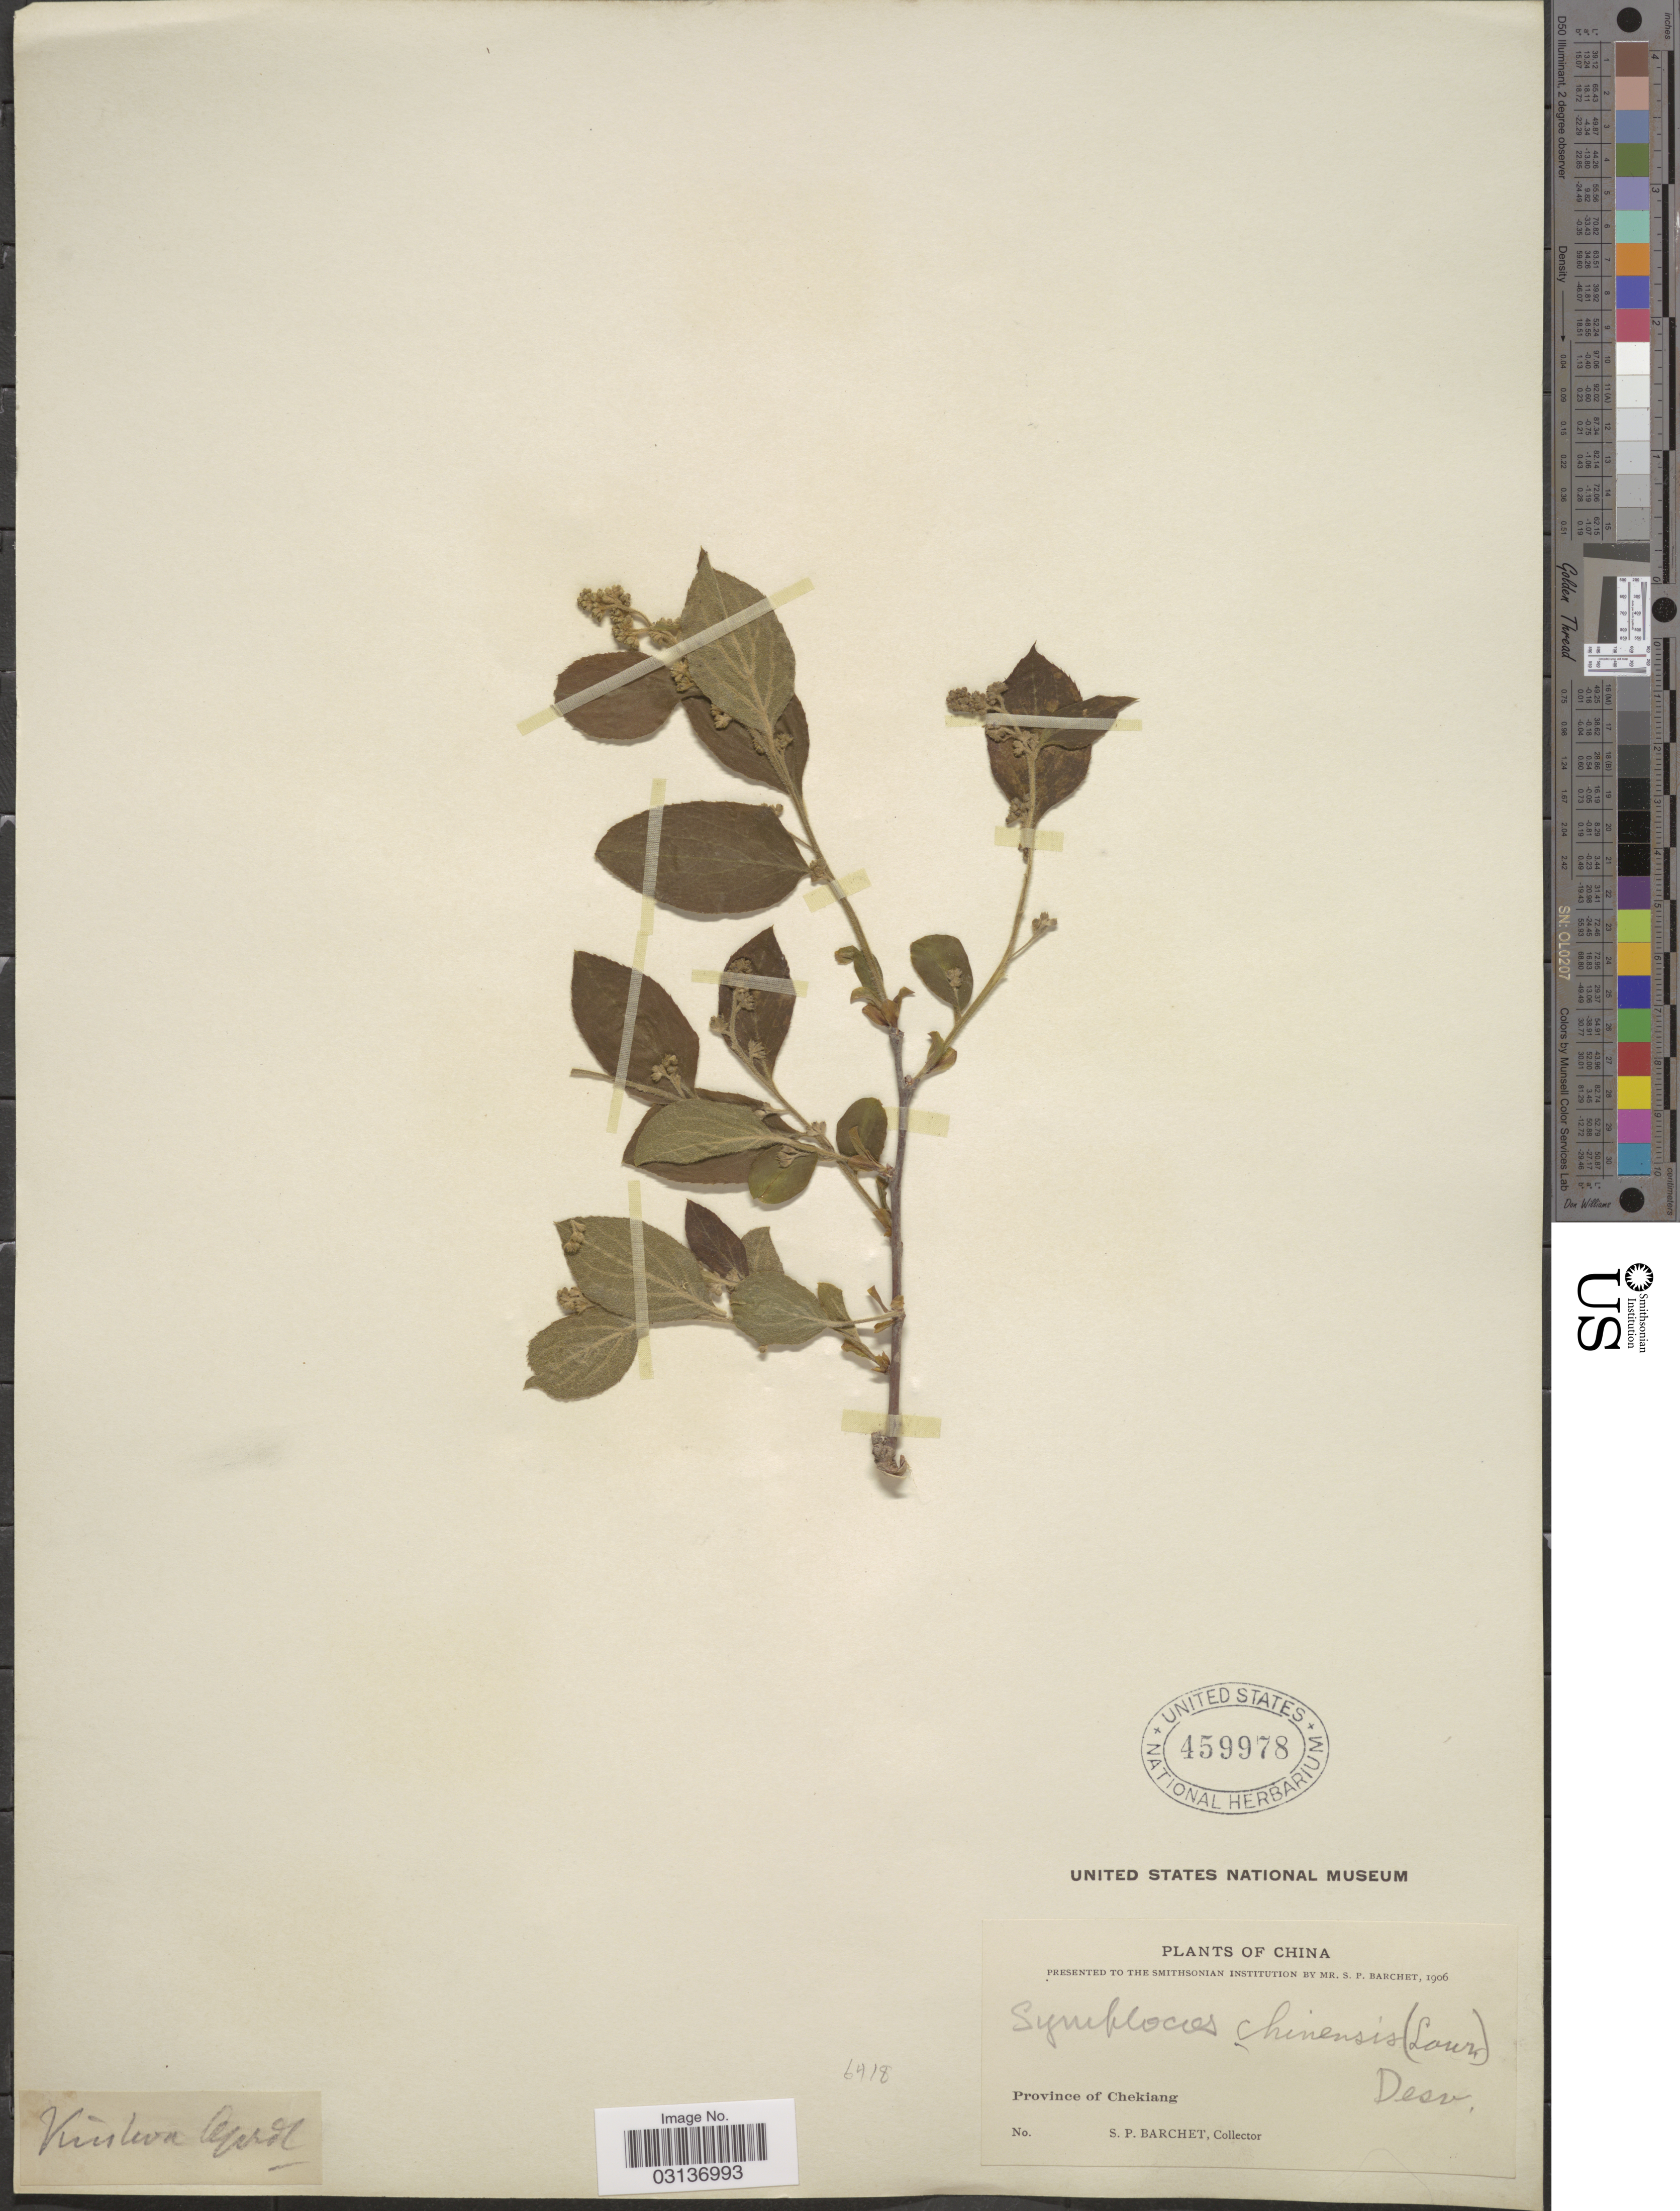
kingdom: Plantae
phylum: Tracheophyta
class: Magnoliopsida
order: Ericales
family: Symplocaceae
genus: Symplocos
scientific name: Symplocos paniculata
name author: Miq.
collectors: S. P. Barchet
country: China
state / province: Zhejiang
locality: Province of Chekiang.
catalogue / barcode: US 459978